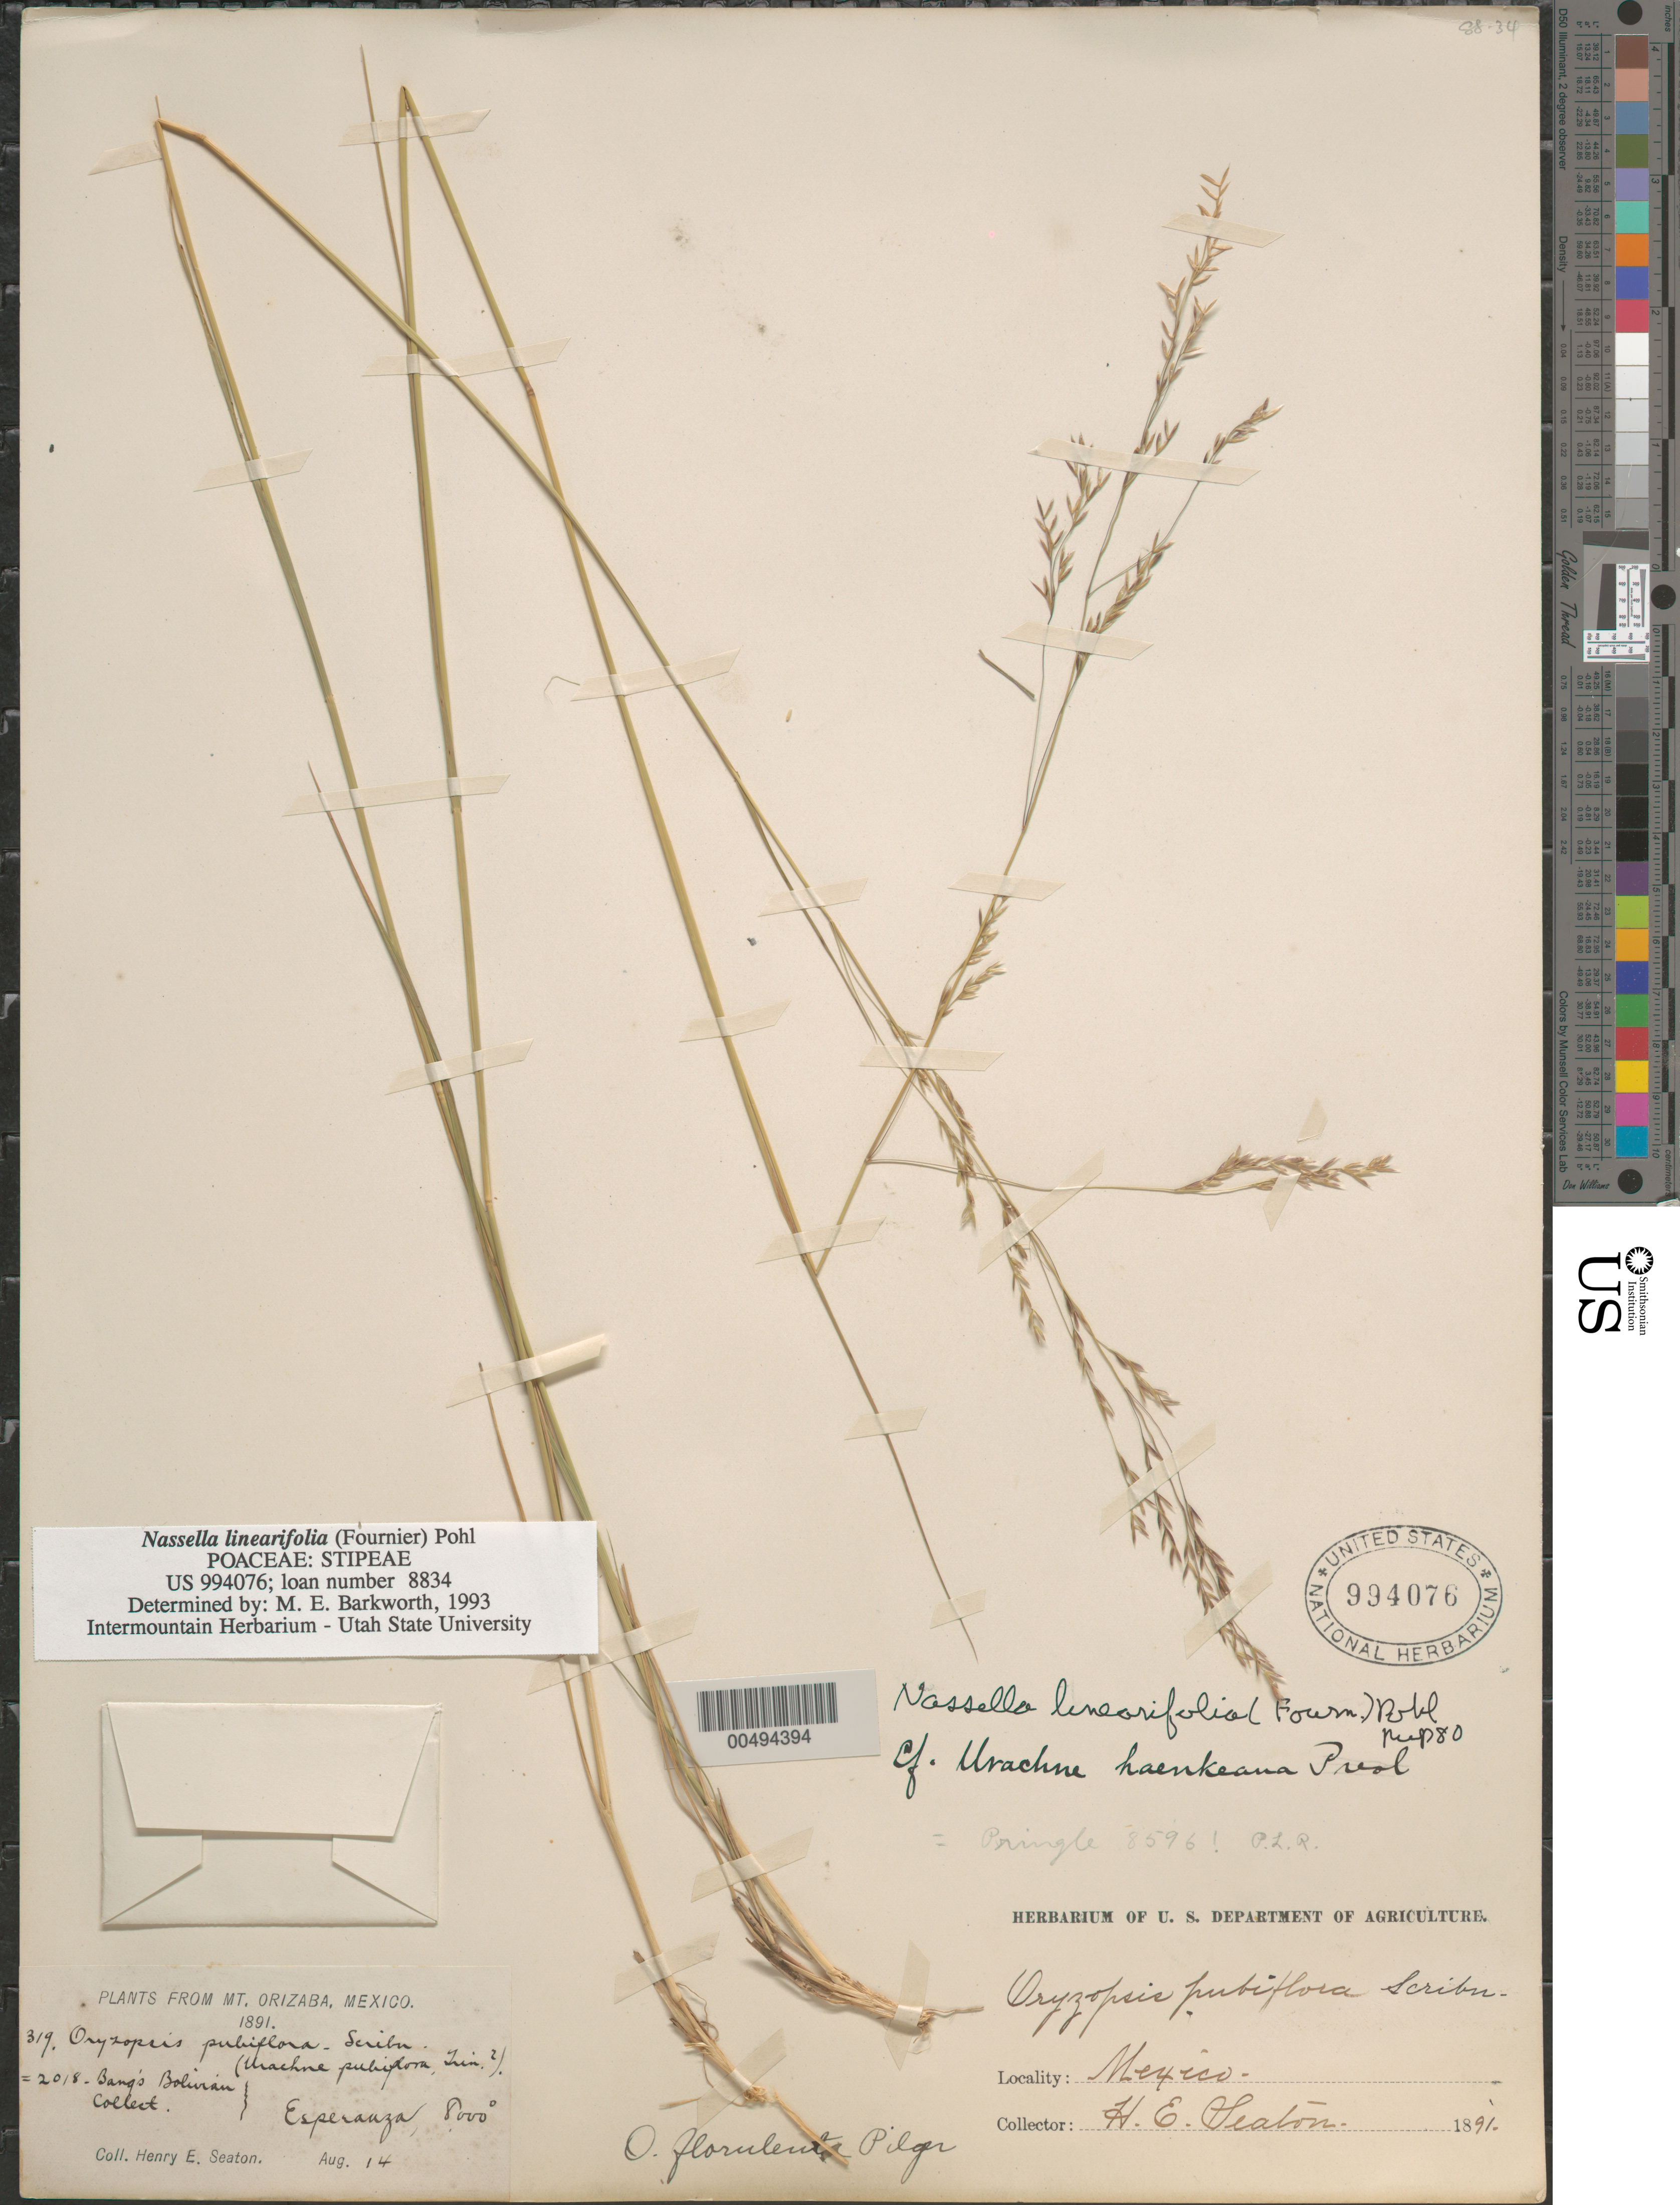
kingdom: Plantae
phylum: Tracheophyta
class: Liliopsida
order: Poales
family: Poaceae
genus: Nassella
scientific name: Nassella linearifolia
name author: (E. Fourn.) R.W. Pohl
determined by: Barkworth, M. E.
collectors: H. E. Seaton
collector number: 319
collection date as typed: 14 Aug 1891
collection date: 1891-08-14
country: Mexico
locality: Esperanza, Mt Orizaba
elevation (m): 2438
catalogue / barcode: US 994076